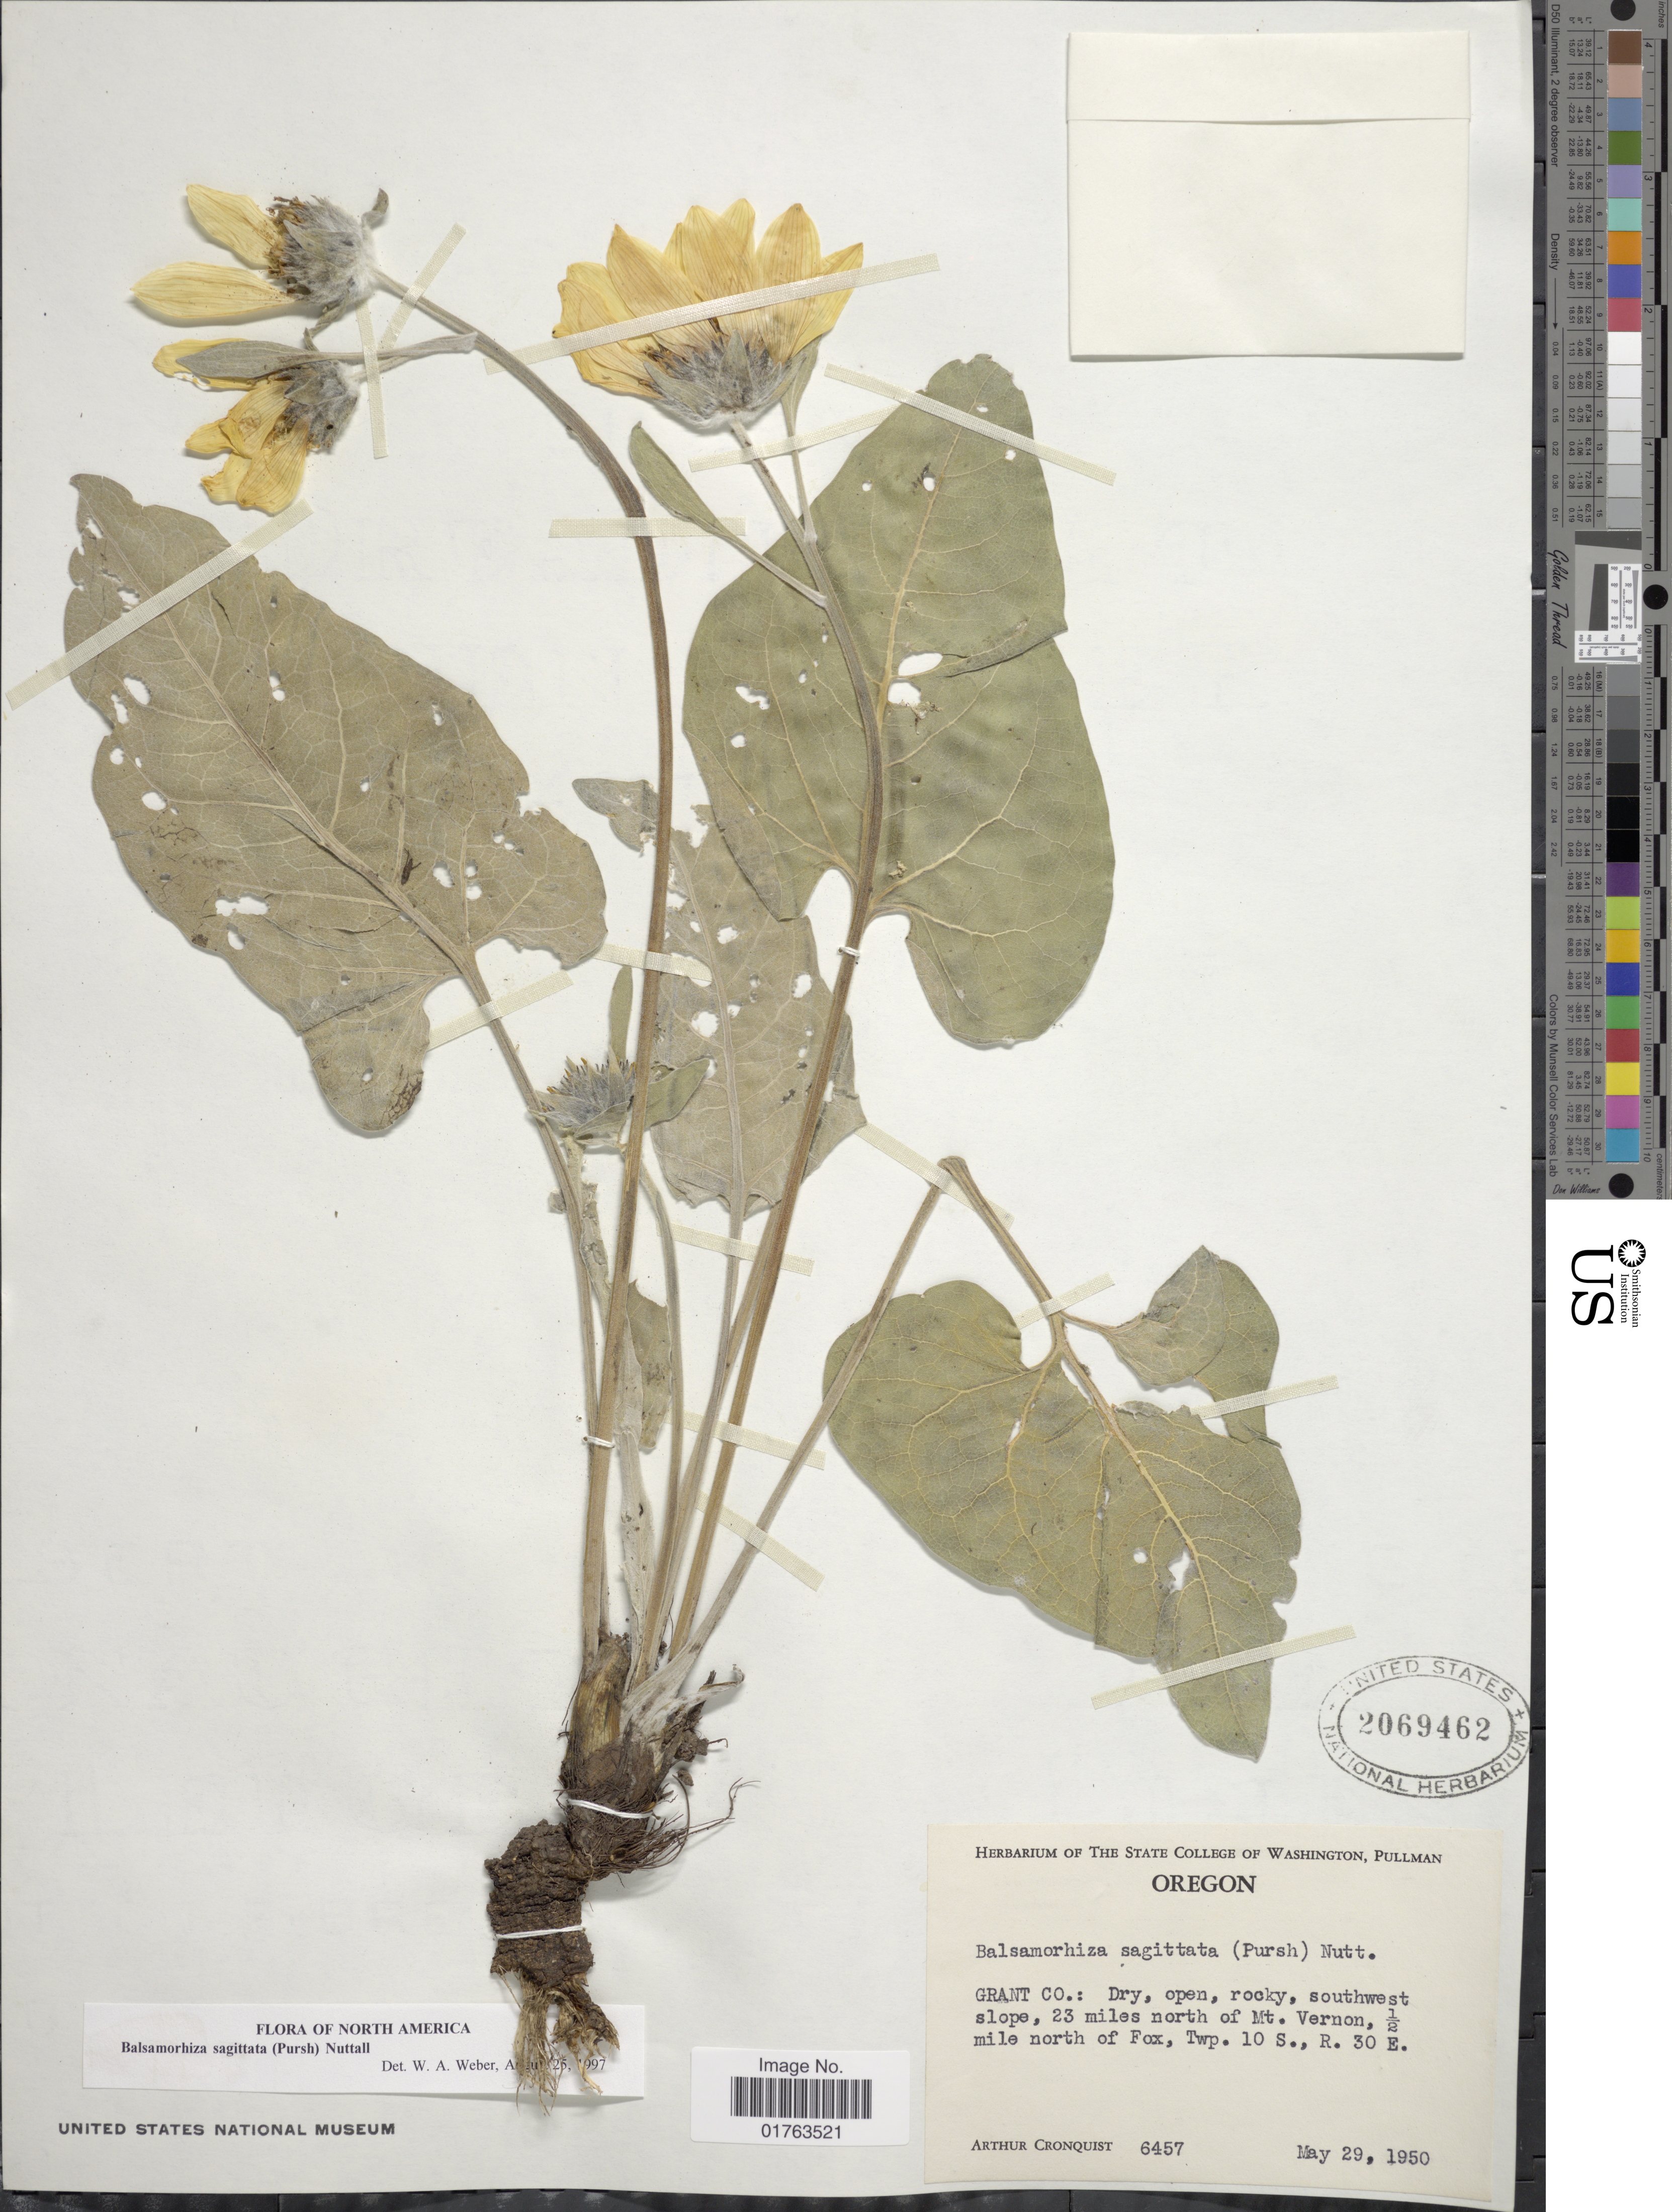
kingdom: Plantae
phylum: Tracheophyta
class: Magnoliopsida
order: Asterales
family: Asteraceae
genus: Balsamorhiza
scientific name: Balsamorhiza sagittata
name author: (Pursh) Nutt.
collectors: A. J. Cronquist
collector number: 6457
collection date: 1950-05-29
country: United States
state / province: Oregon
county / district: Grant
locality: Grant Co.: Dry, open, rocky, southwest slope, 23 miles north of Mt. Vernon, ½ mile north of Fox, Twp. 10 S., R. 30 E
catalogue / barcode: US 2069462